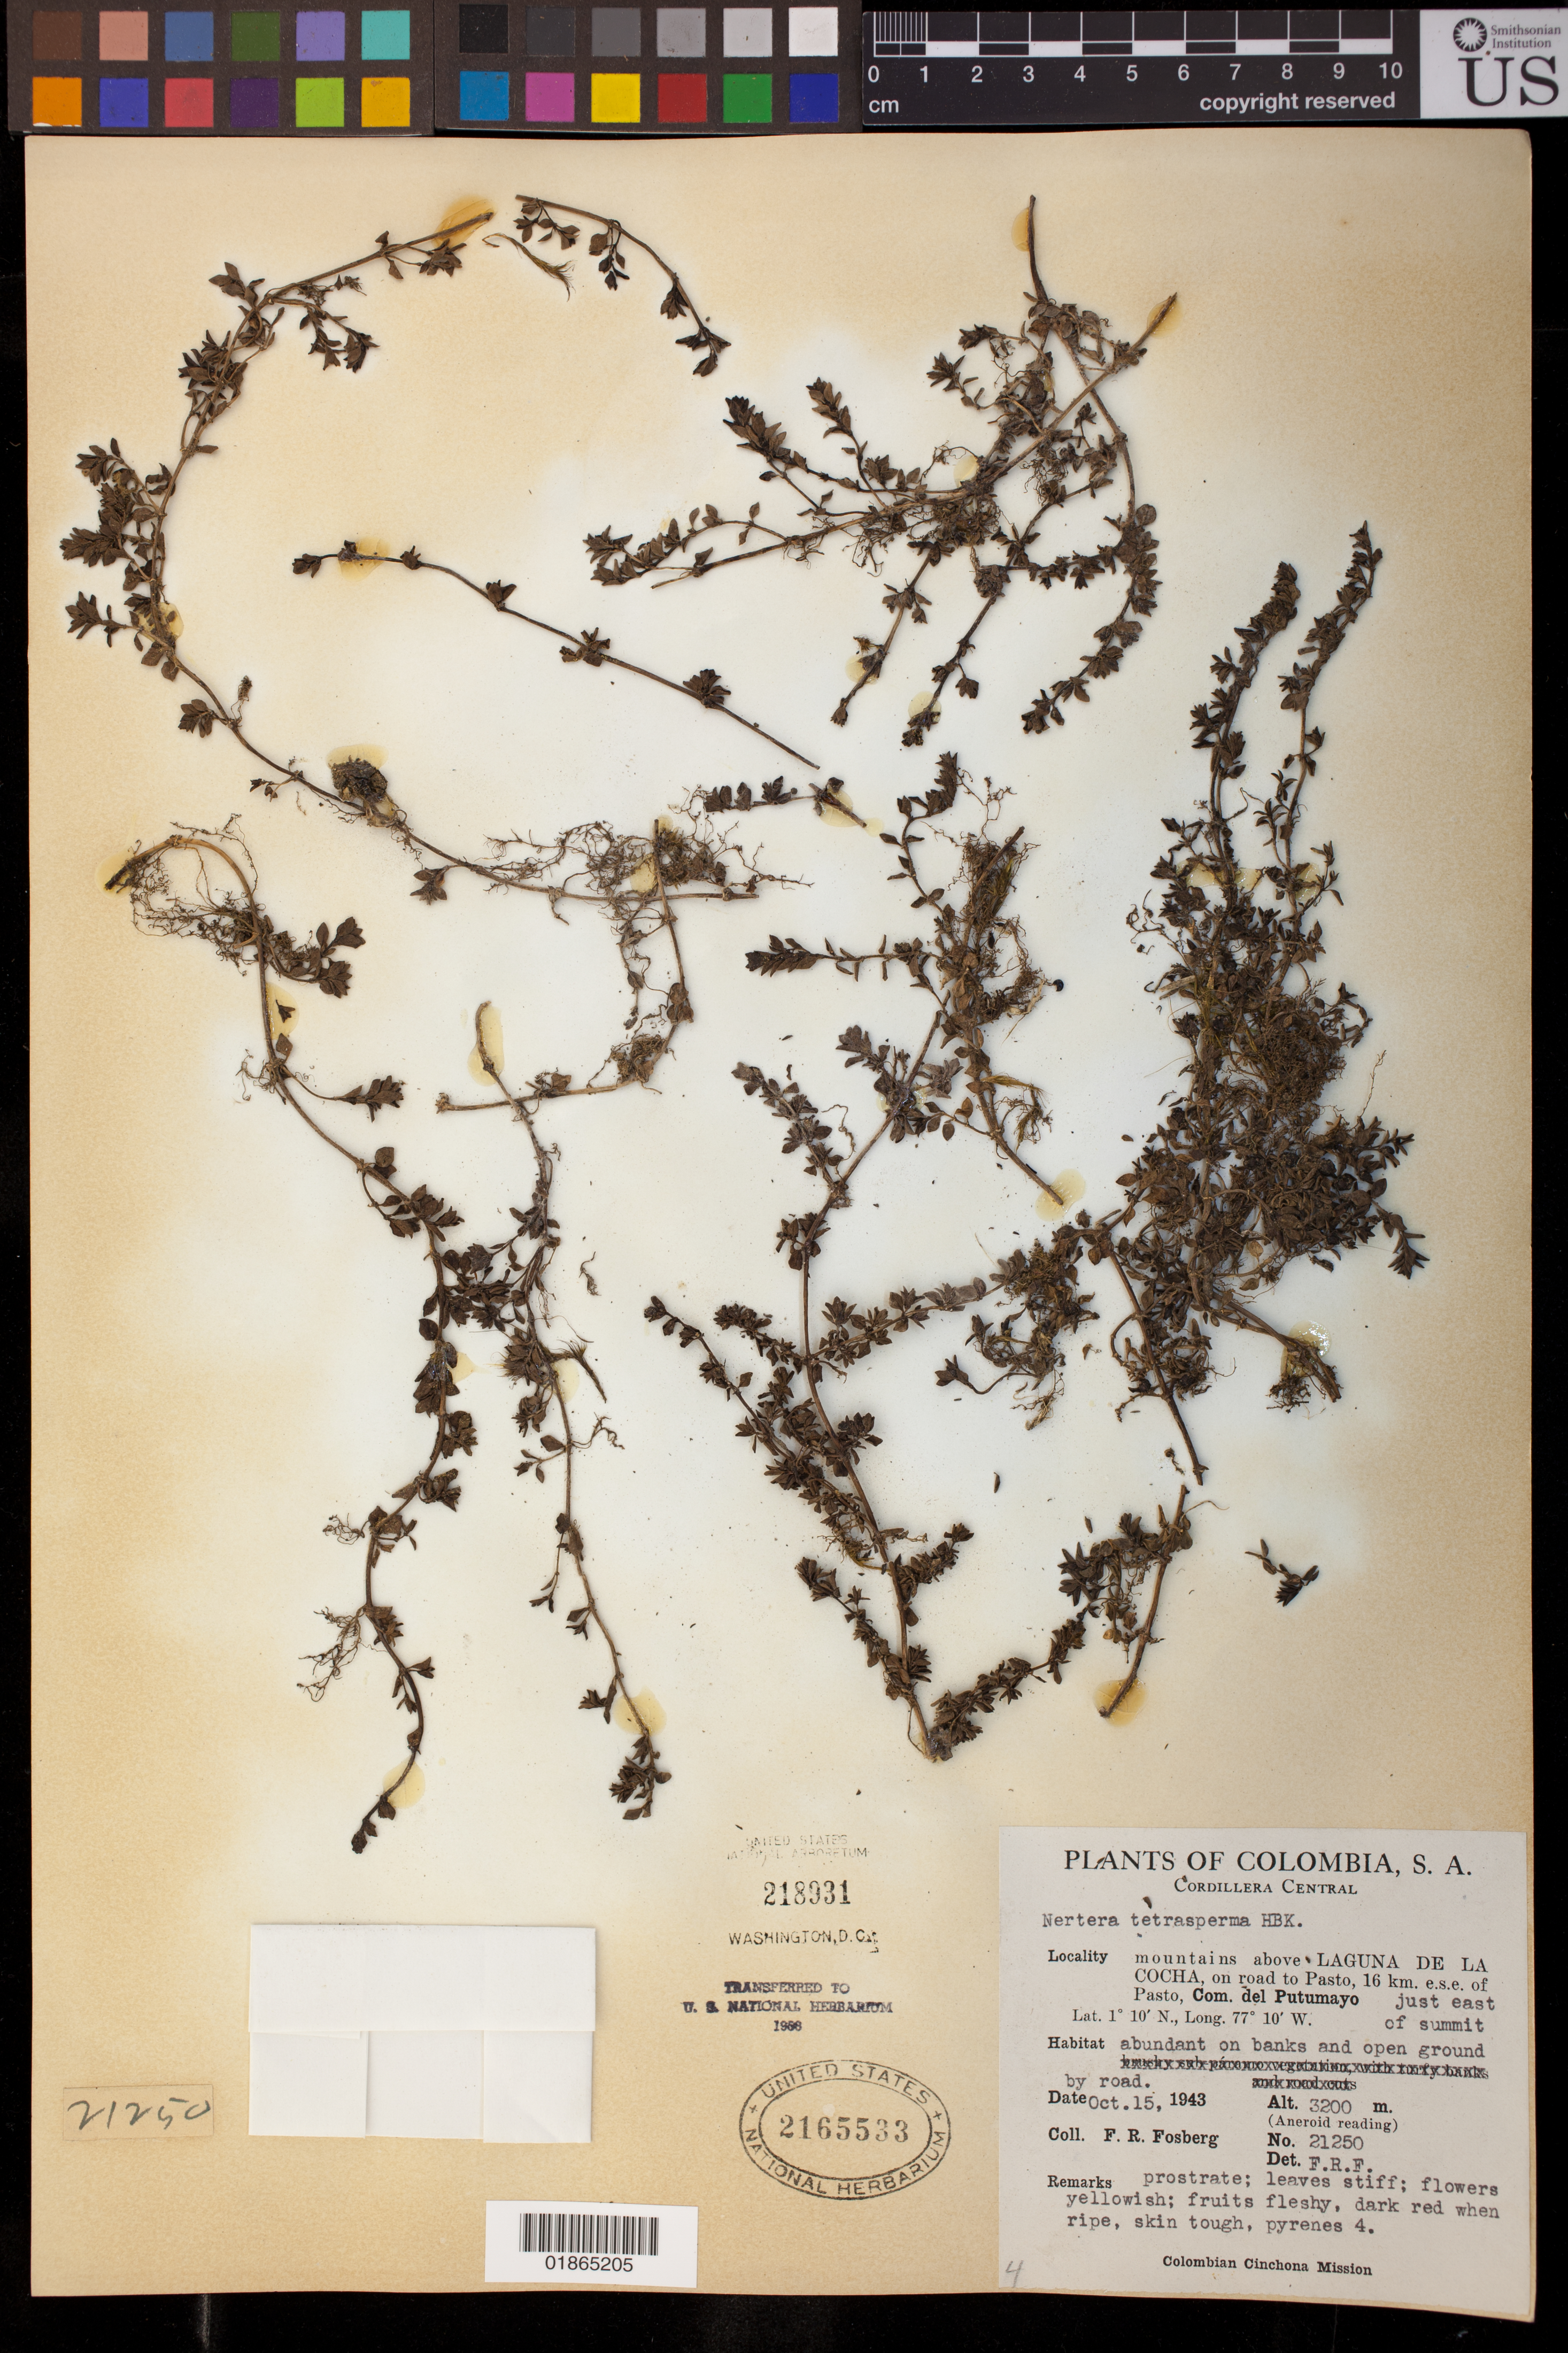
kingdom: Plantae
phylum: Tracheophyta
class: Magnoliopsida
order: Gentianales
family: Rubiaceae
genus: Nertera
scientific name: Nertera tetrasperma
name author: Kunth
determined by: Fosberg, F. R.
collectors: F. R. Fosberg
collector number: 21250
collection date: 1943-10-15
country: Colombia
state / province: Putumayo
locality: Cordillera Central, mountains above Laguna de La Cocha, on road to Pasta, 16 km. e.s.e. of Pasto, Com. del Putumayo, just east of summit.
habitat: Abundant on banks and open ground by road.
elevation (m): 3200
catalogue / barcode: US 2165533